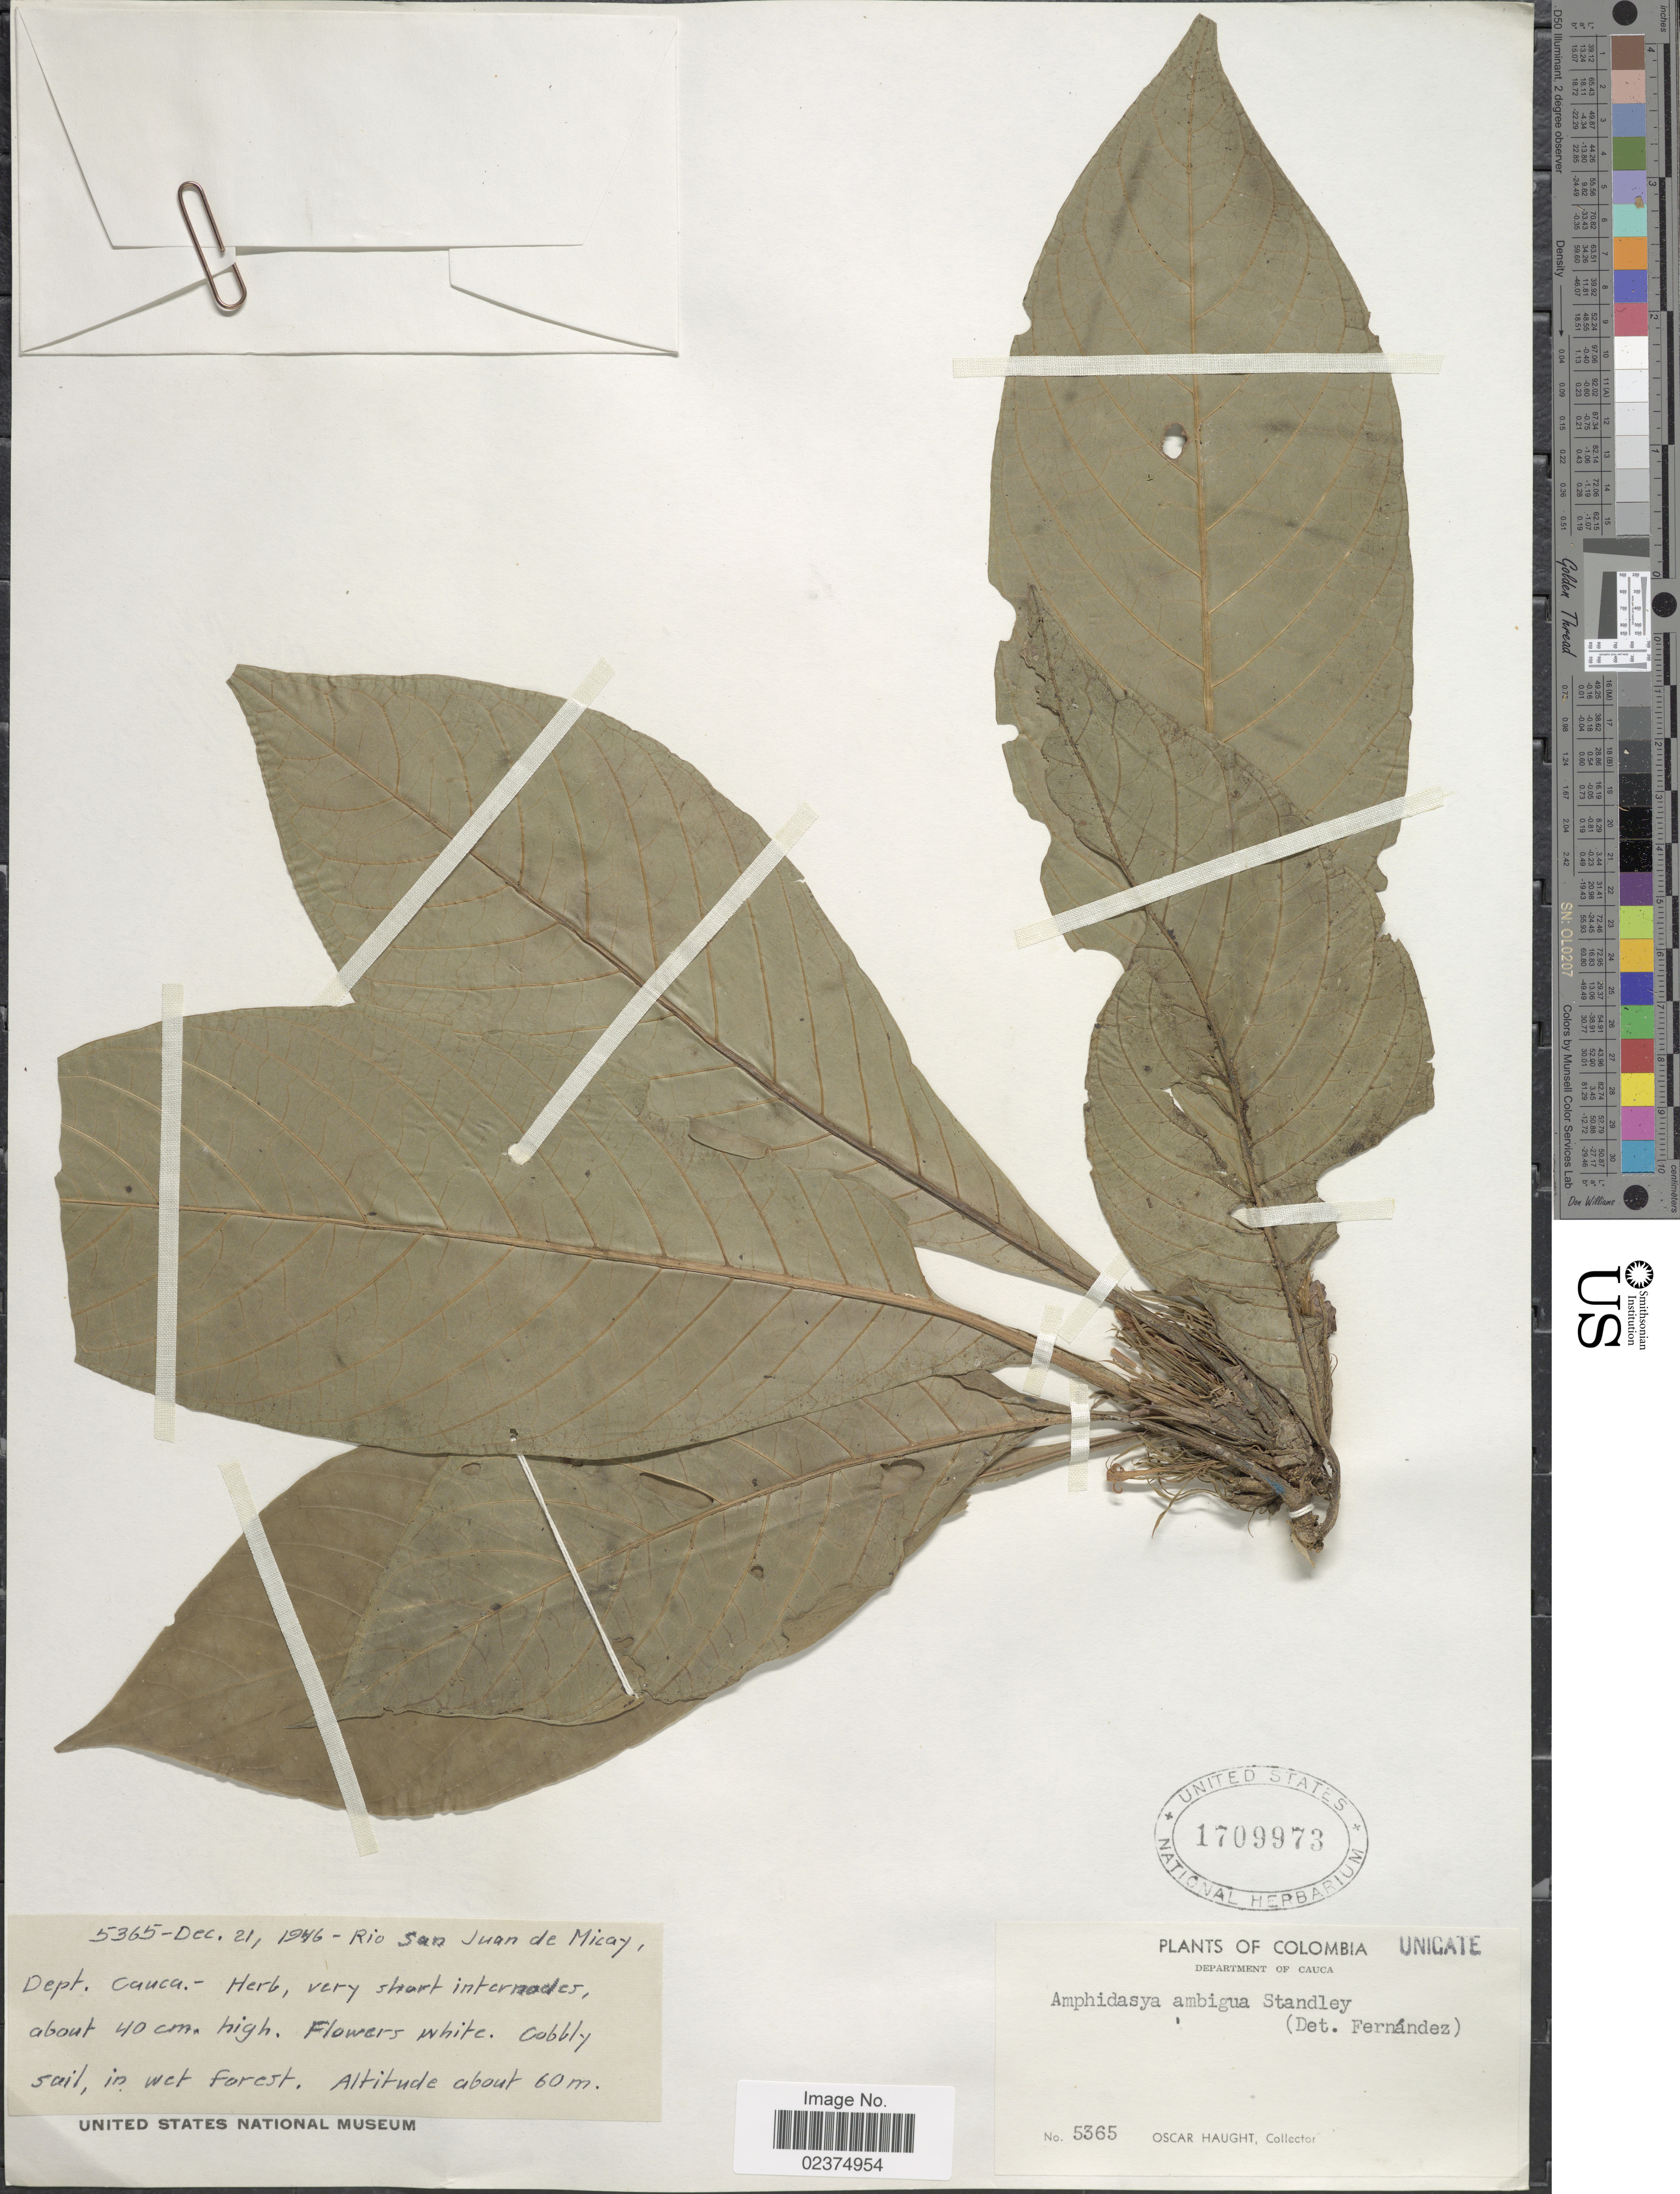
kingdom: Plantae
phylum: Tracheophyta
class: Magnoliopsida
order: Gentianales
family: Rubiaceae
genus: Amphidasya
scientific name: Amphidasya ambigua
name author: Standl.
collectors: O. Haught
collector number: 6365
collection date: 1946-12-21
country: Colombia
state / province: Cauca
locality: Rio San Juan de Micay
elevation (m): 60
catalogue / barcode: US 1709973